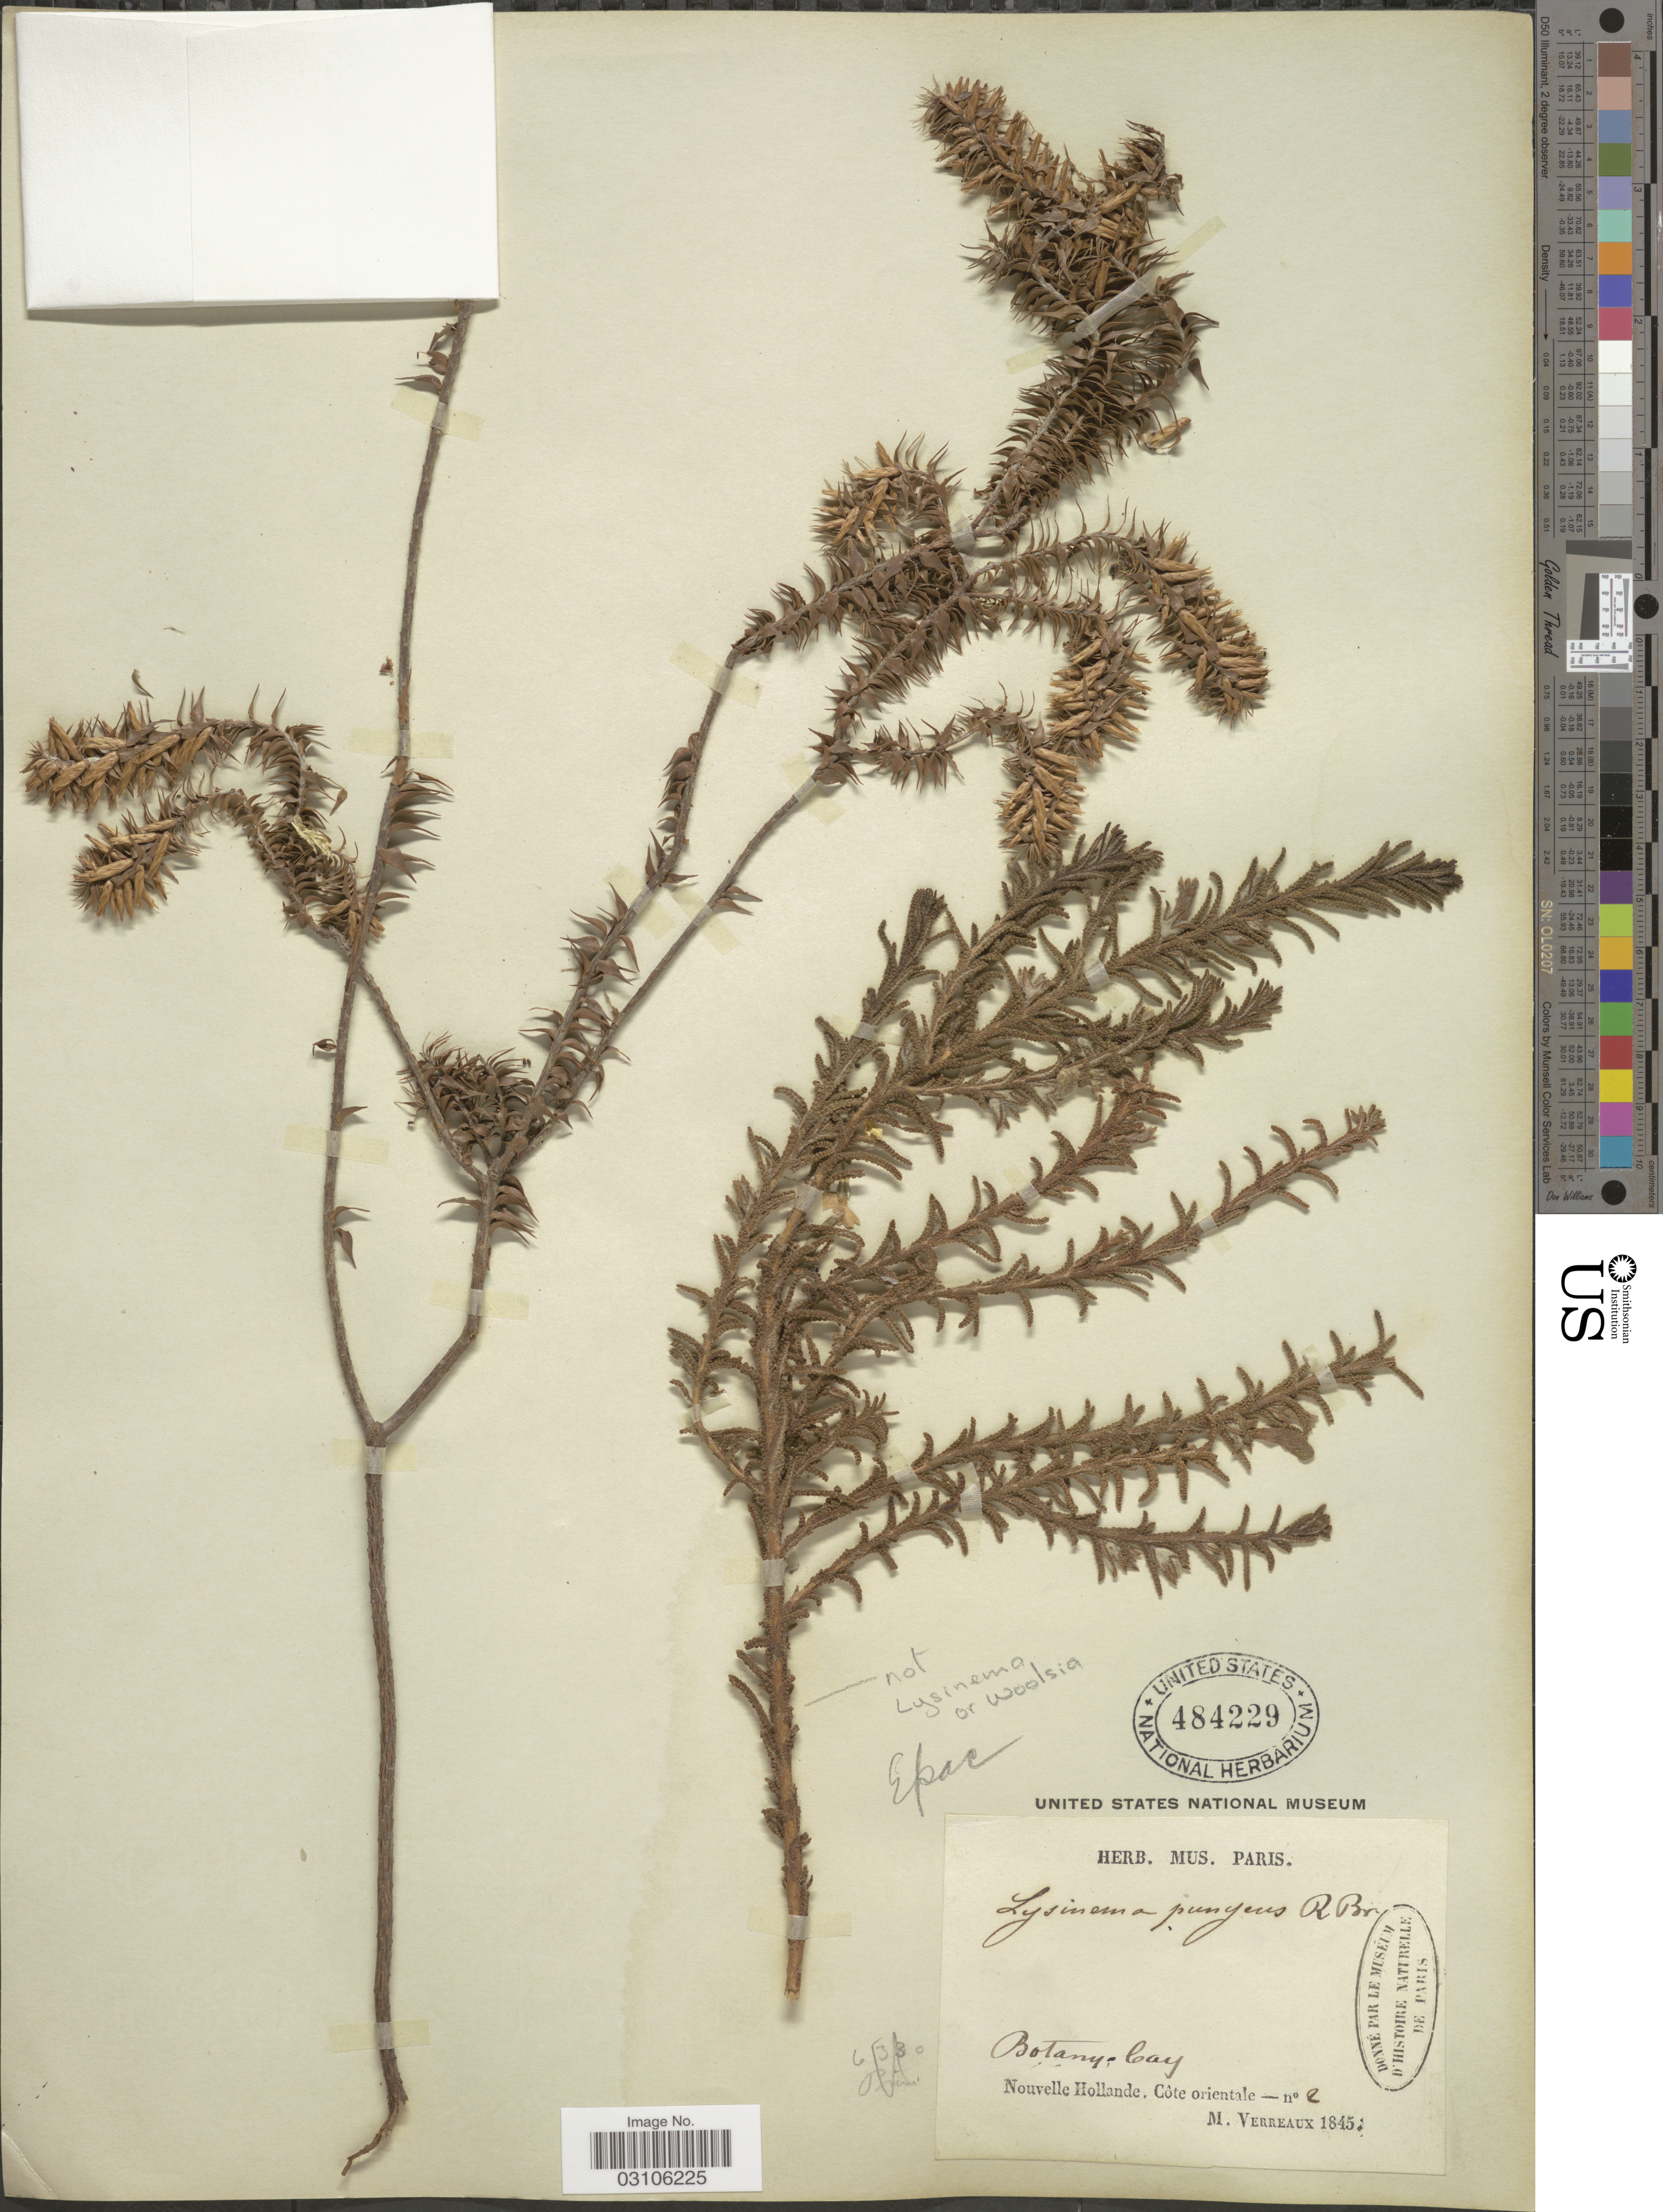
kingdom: Plantae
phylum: Tracheophyta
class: Magnoliopsida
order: Ericales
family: Ericaceae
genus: Woollsia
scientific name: Woollsia pungens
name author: (Cav.) F. Muell.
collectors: M. Verreaux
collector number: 2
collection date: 1845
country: Australia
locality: Botany-bay. Nouvelle Hollande. Côte orientale.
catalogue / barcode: US 484229